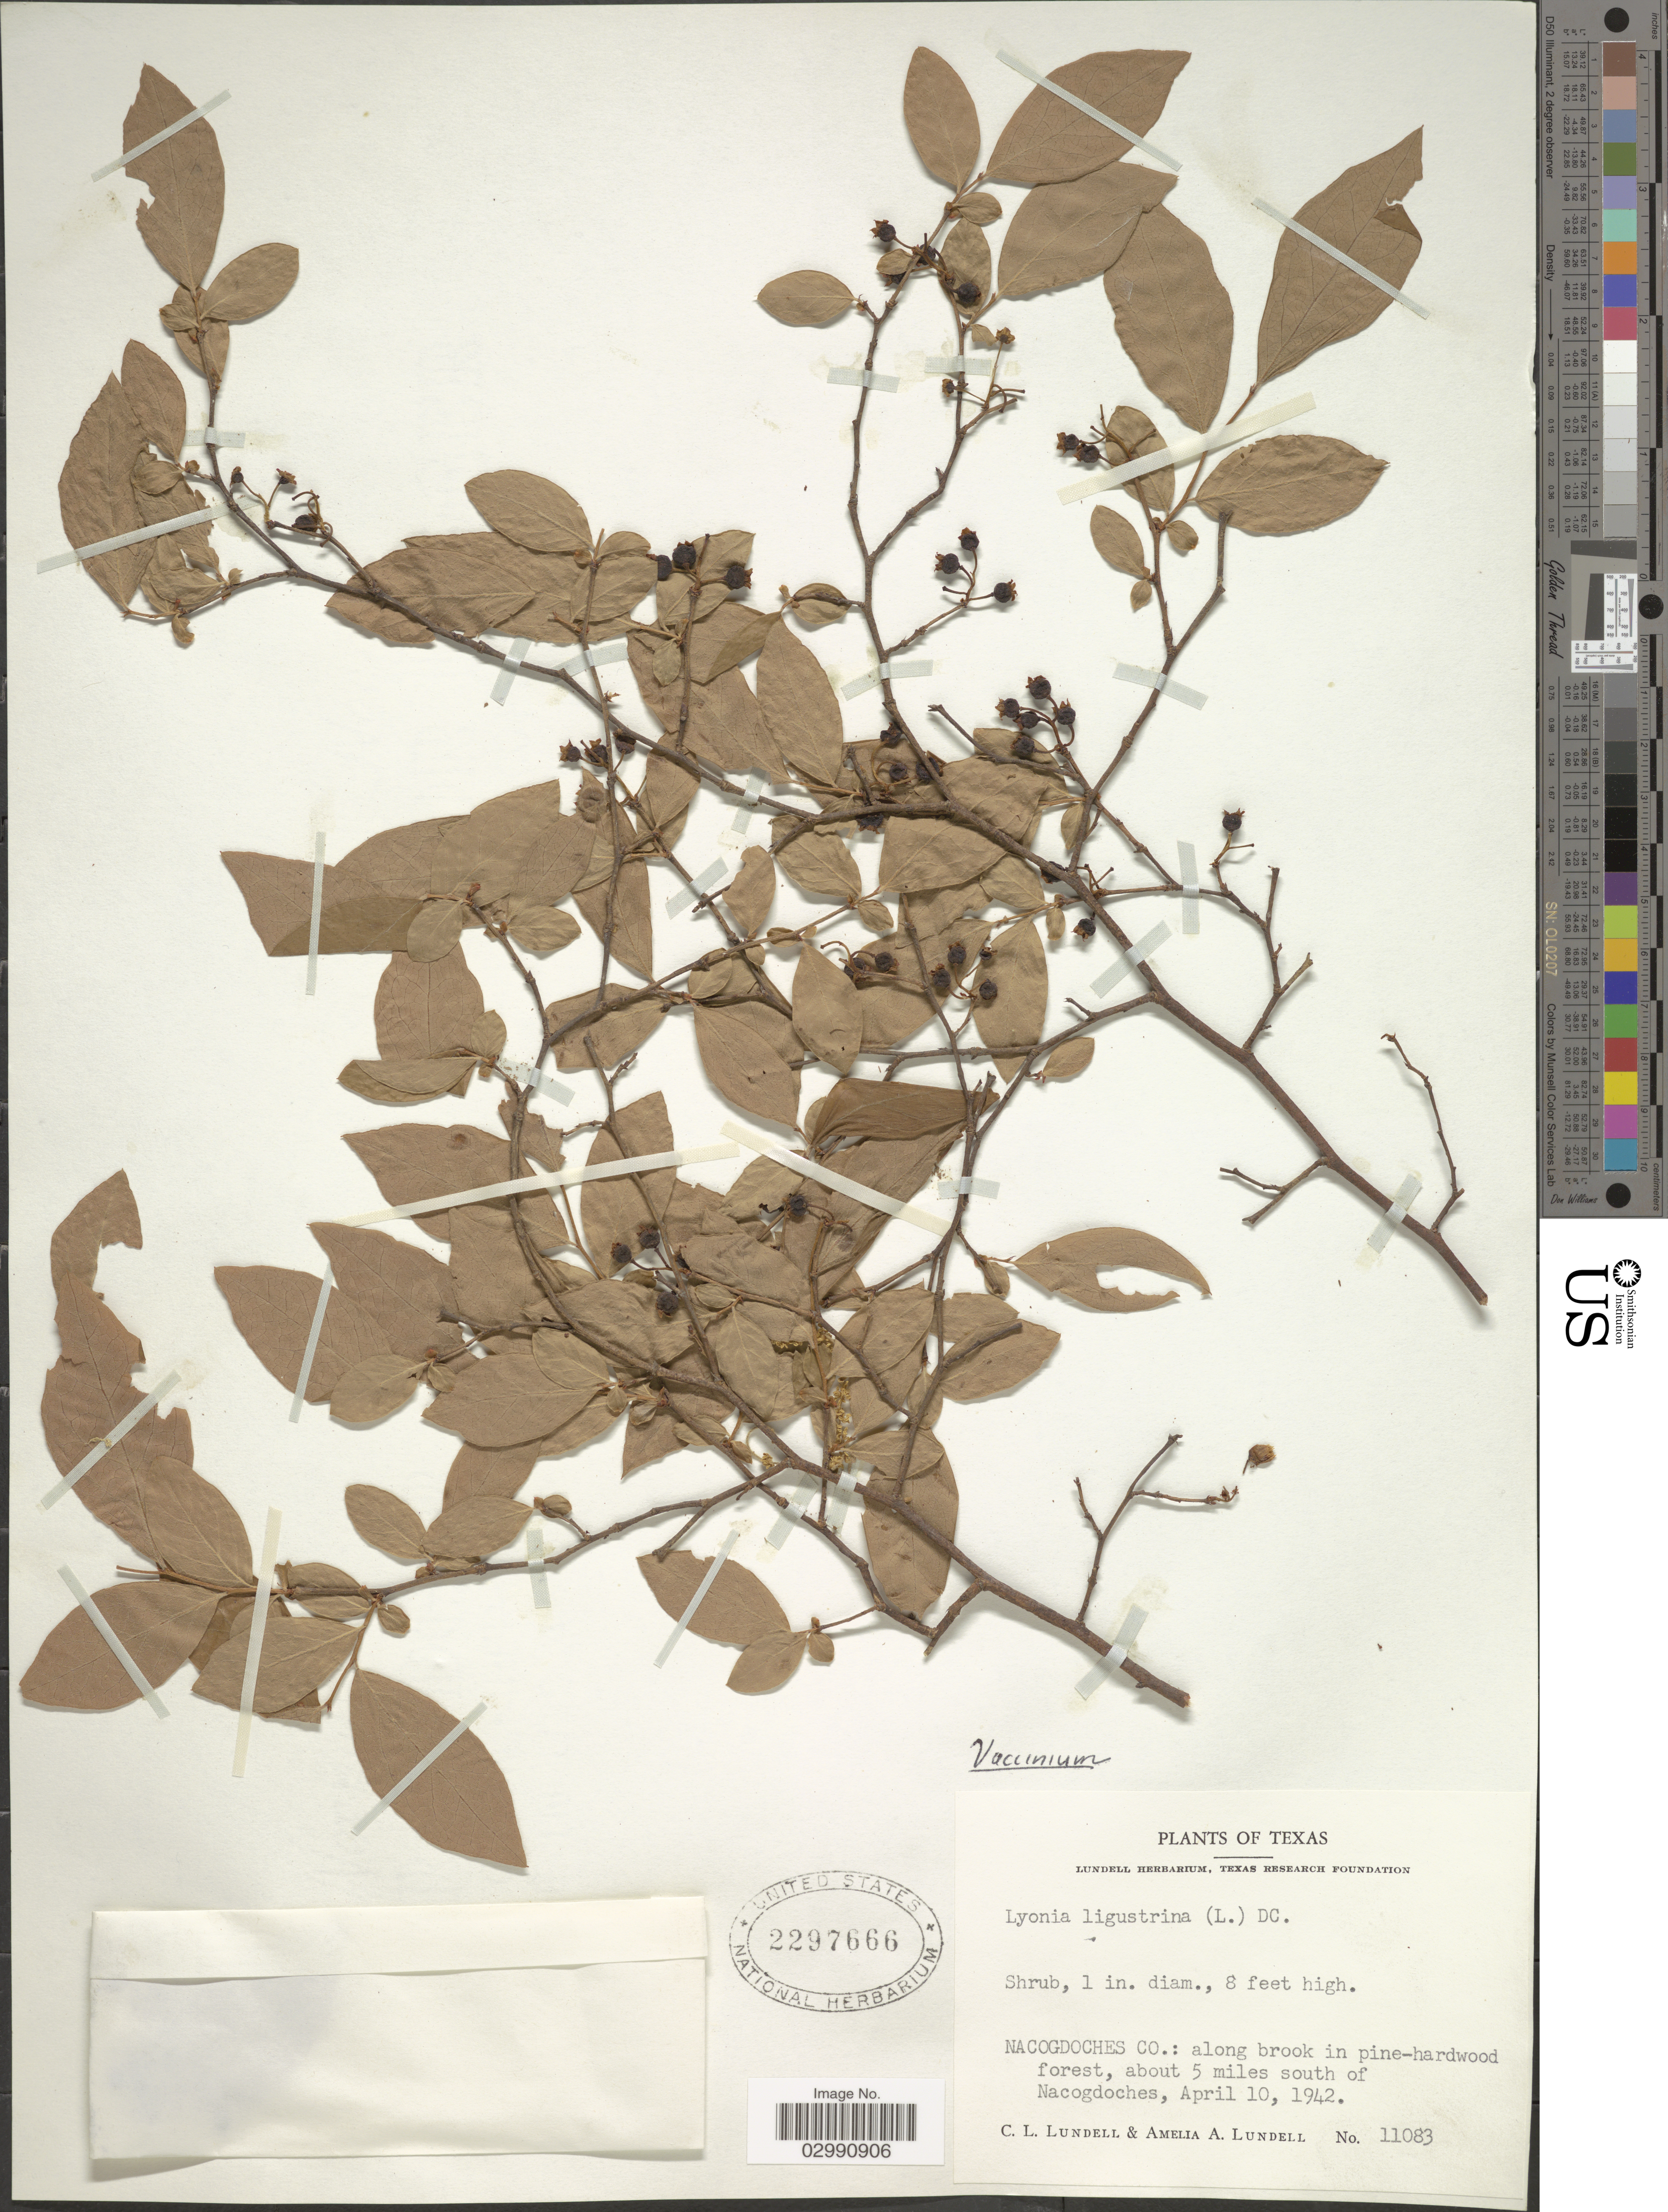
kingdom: Plantae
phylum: Tracheophyta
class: Magnoliopsida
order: Ericales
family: Ericaceae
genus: Vaccinium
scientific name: Vaccinium sp.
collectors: C. L. Lundell & A. A. Lundell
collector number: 11083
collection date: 1942-04-10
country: United States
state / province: Texas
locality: Nacogdoches Co.: along brook in pine-hardwood forest, about 5 miles south of Nacogdoches.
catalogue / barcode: US 2297666